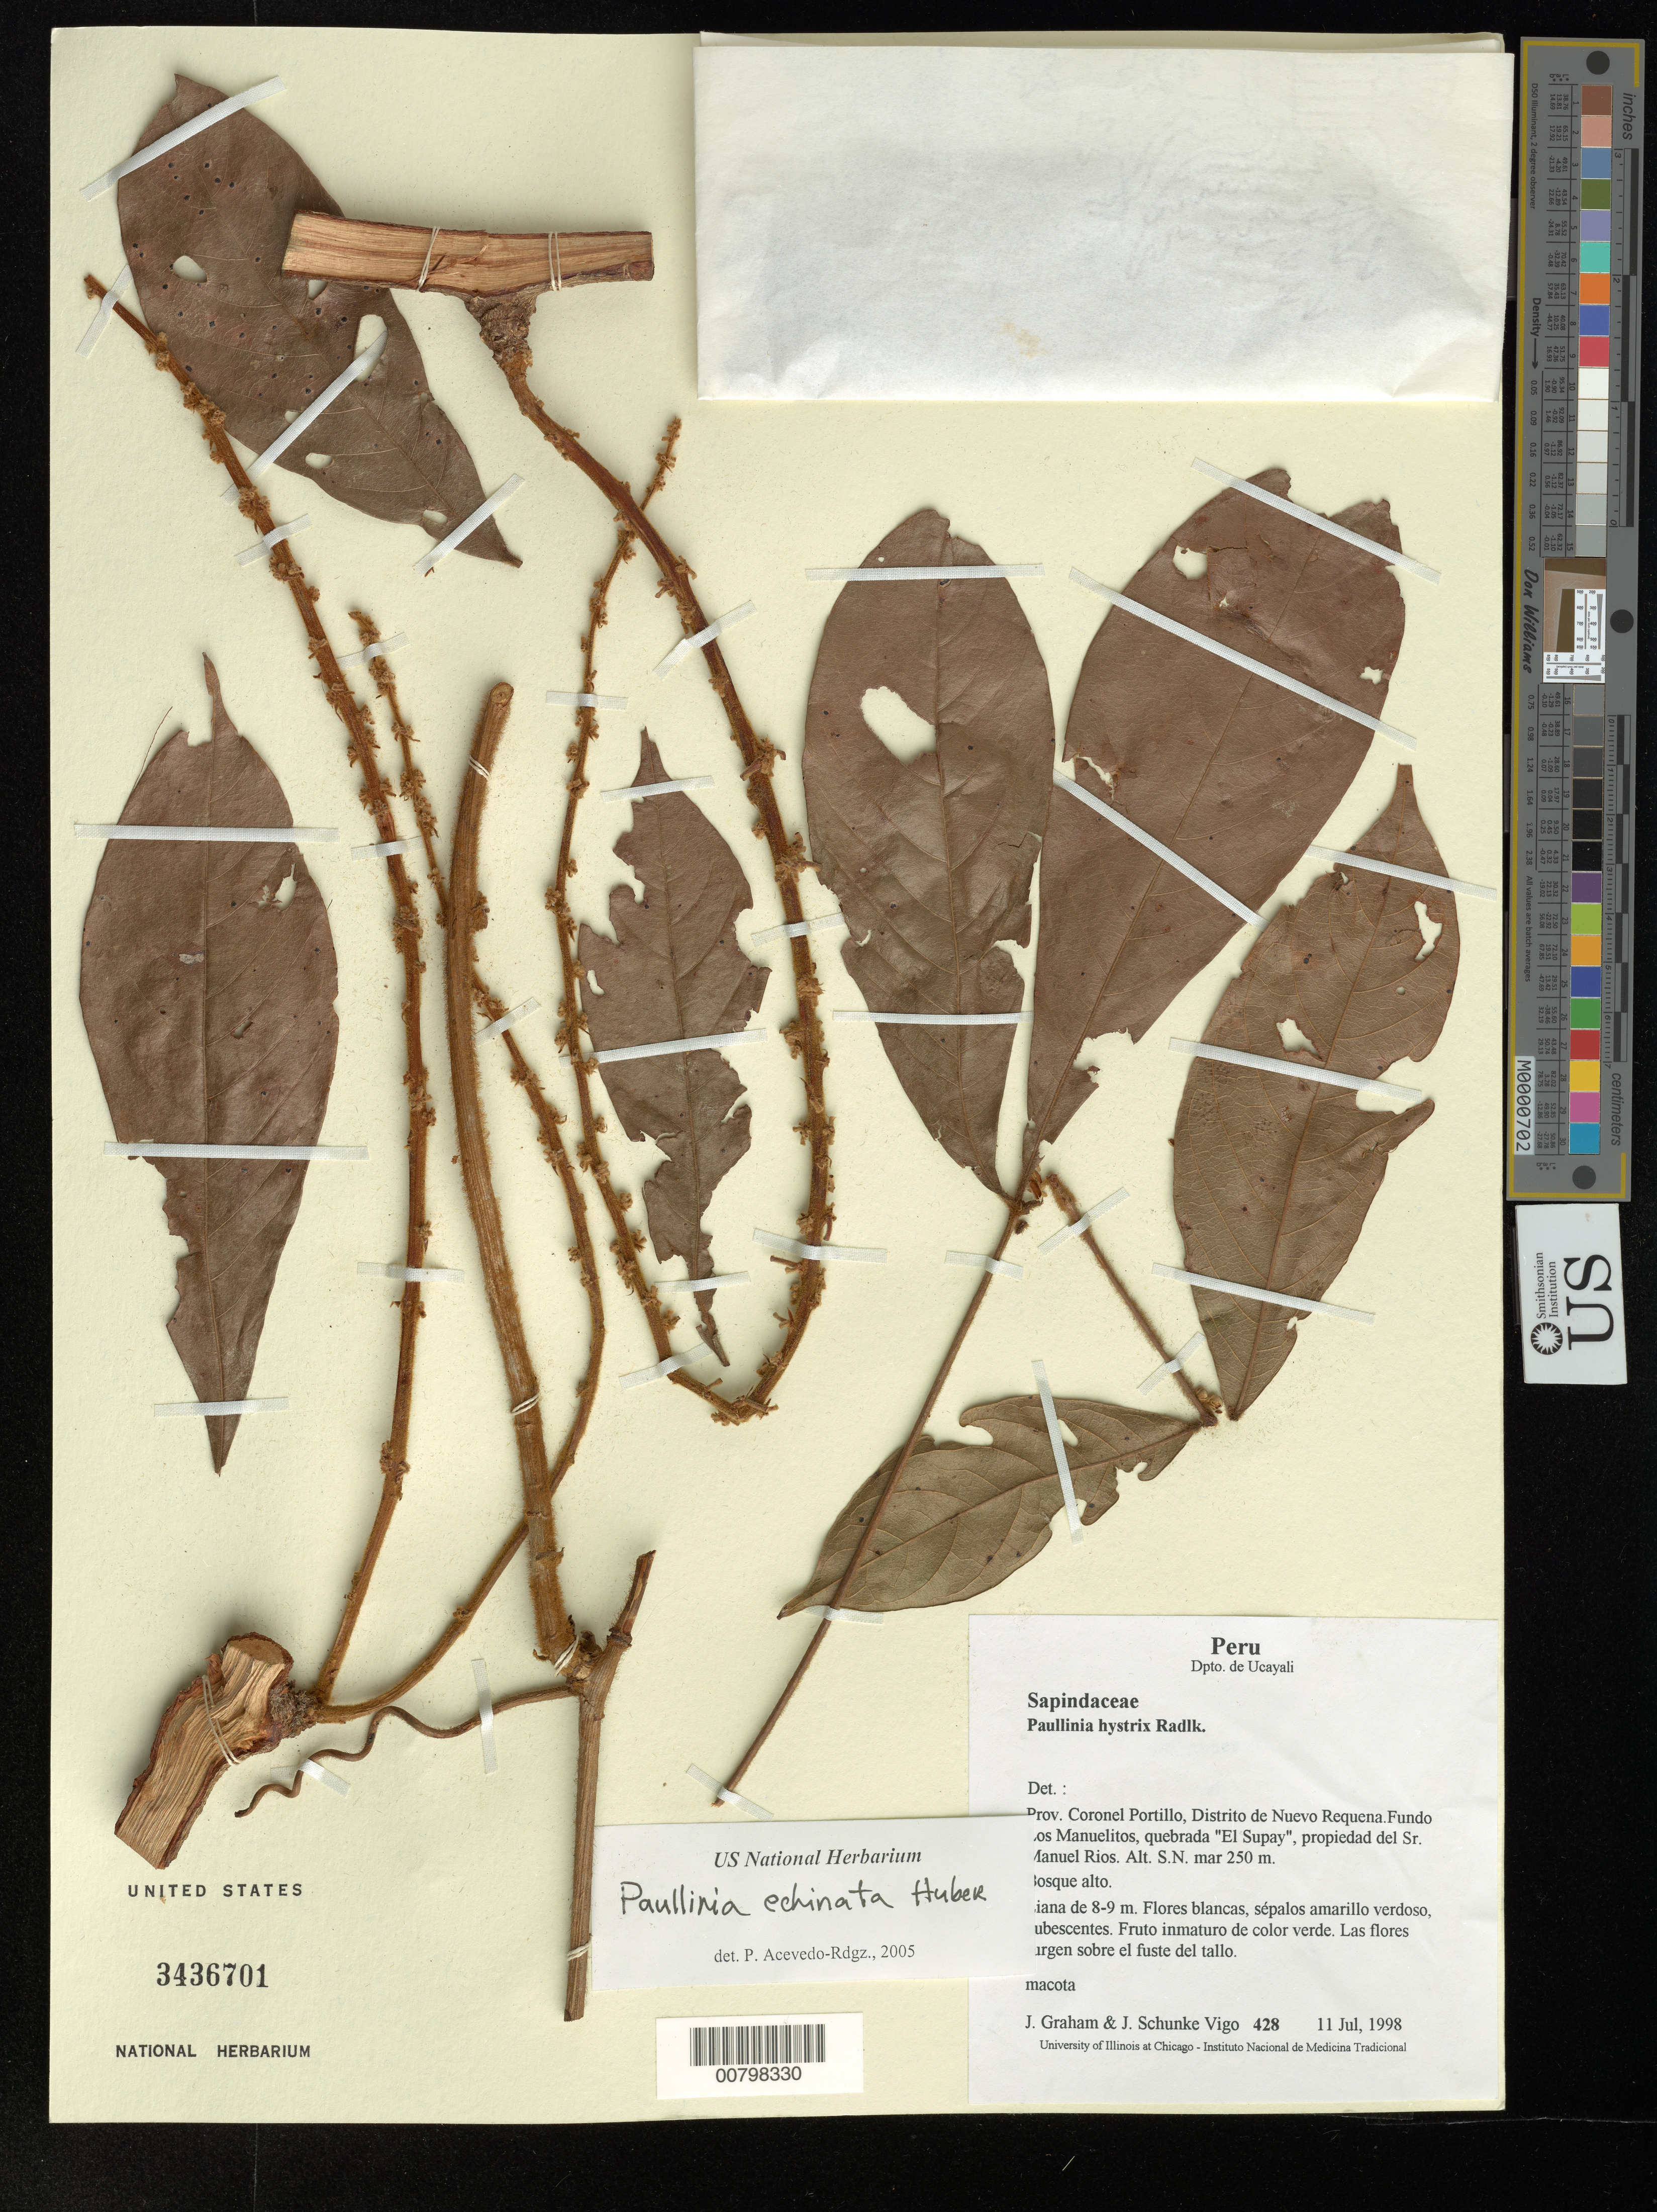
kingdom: Plantae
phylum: Tracheophyta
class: Magnoliopsida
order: Sapindales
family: Sapindaceae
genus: Paullinia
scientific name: Paullinia echinata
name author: Huber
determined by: Acevedo-Rodríguez, P., (BOT), Smithsonian Institution - National Museum of Natural History (UNITED STATES)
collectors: J. Graham & J. Schunke Vigo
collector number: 428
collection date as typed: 11 Jul 1998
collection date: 1998-07-11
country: Peru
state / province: Ucayali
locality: Prov. Coronel Portillo, Distrito de Nuevo Requena. Fundo Los Manuelitos, quebrada "El Supay", propiedad del Sr. Manuel Rios.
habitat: Bosque alto.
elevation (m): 250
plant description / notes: Common name: Macota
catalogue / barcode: US 3436701